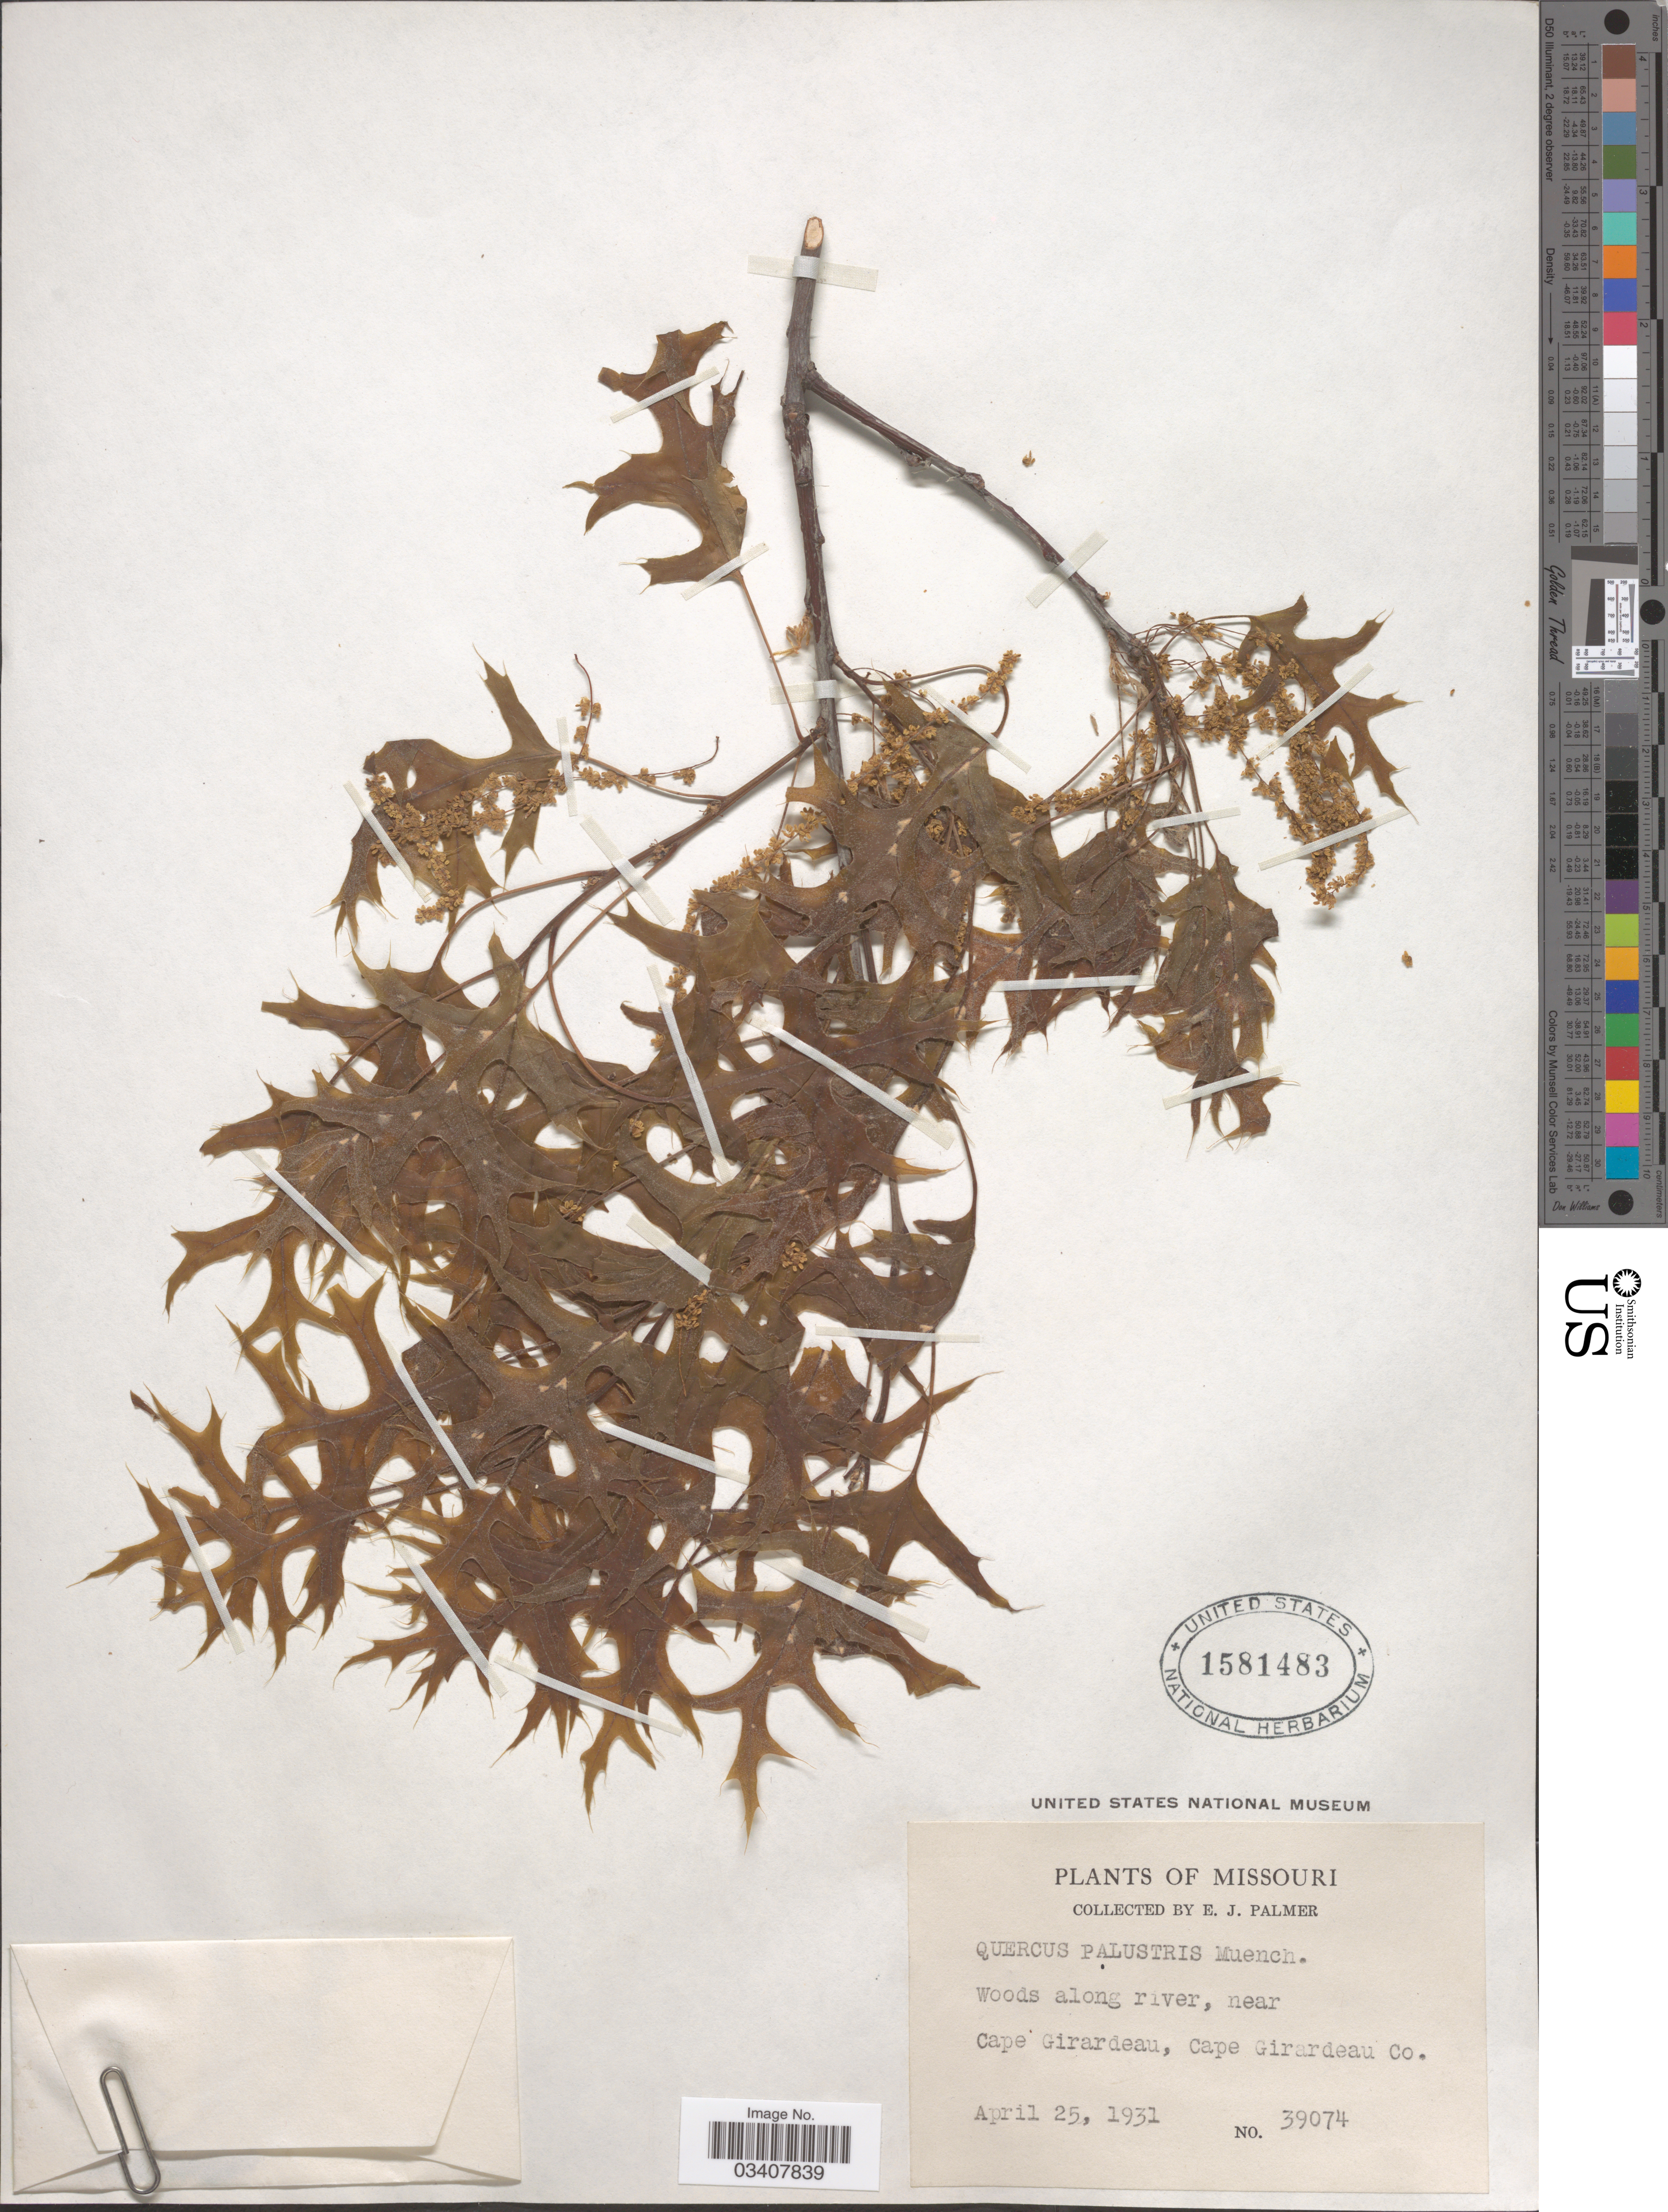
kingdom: Plantae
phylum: Tracheophyta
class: Magnoliopsida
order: Fagales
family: Fagaceae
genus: Quercus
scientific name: Quercus palustris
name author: Münchh.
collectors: E. J. Palmer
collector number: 39074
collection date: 1931-04-25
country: United States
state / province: Missouri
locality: Woods along river, near Cape Girardeau, Cape Girardeau Co.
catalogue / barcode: US 1581483